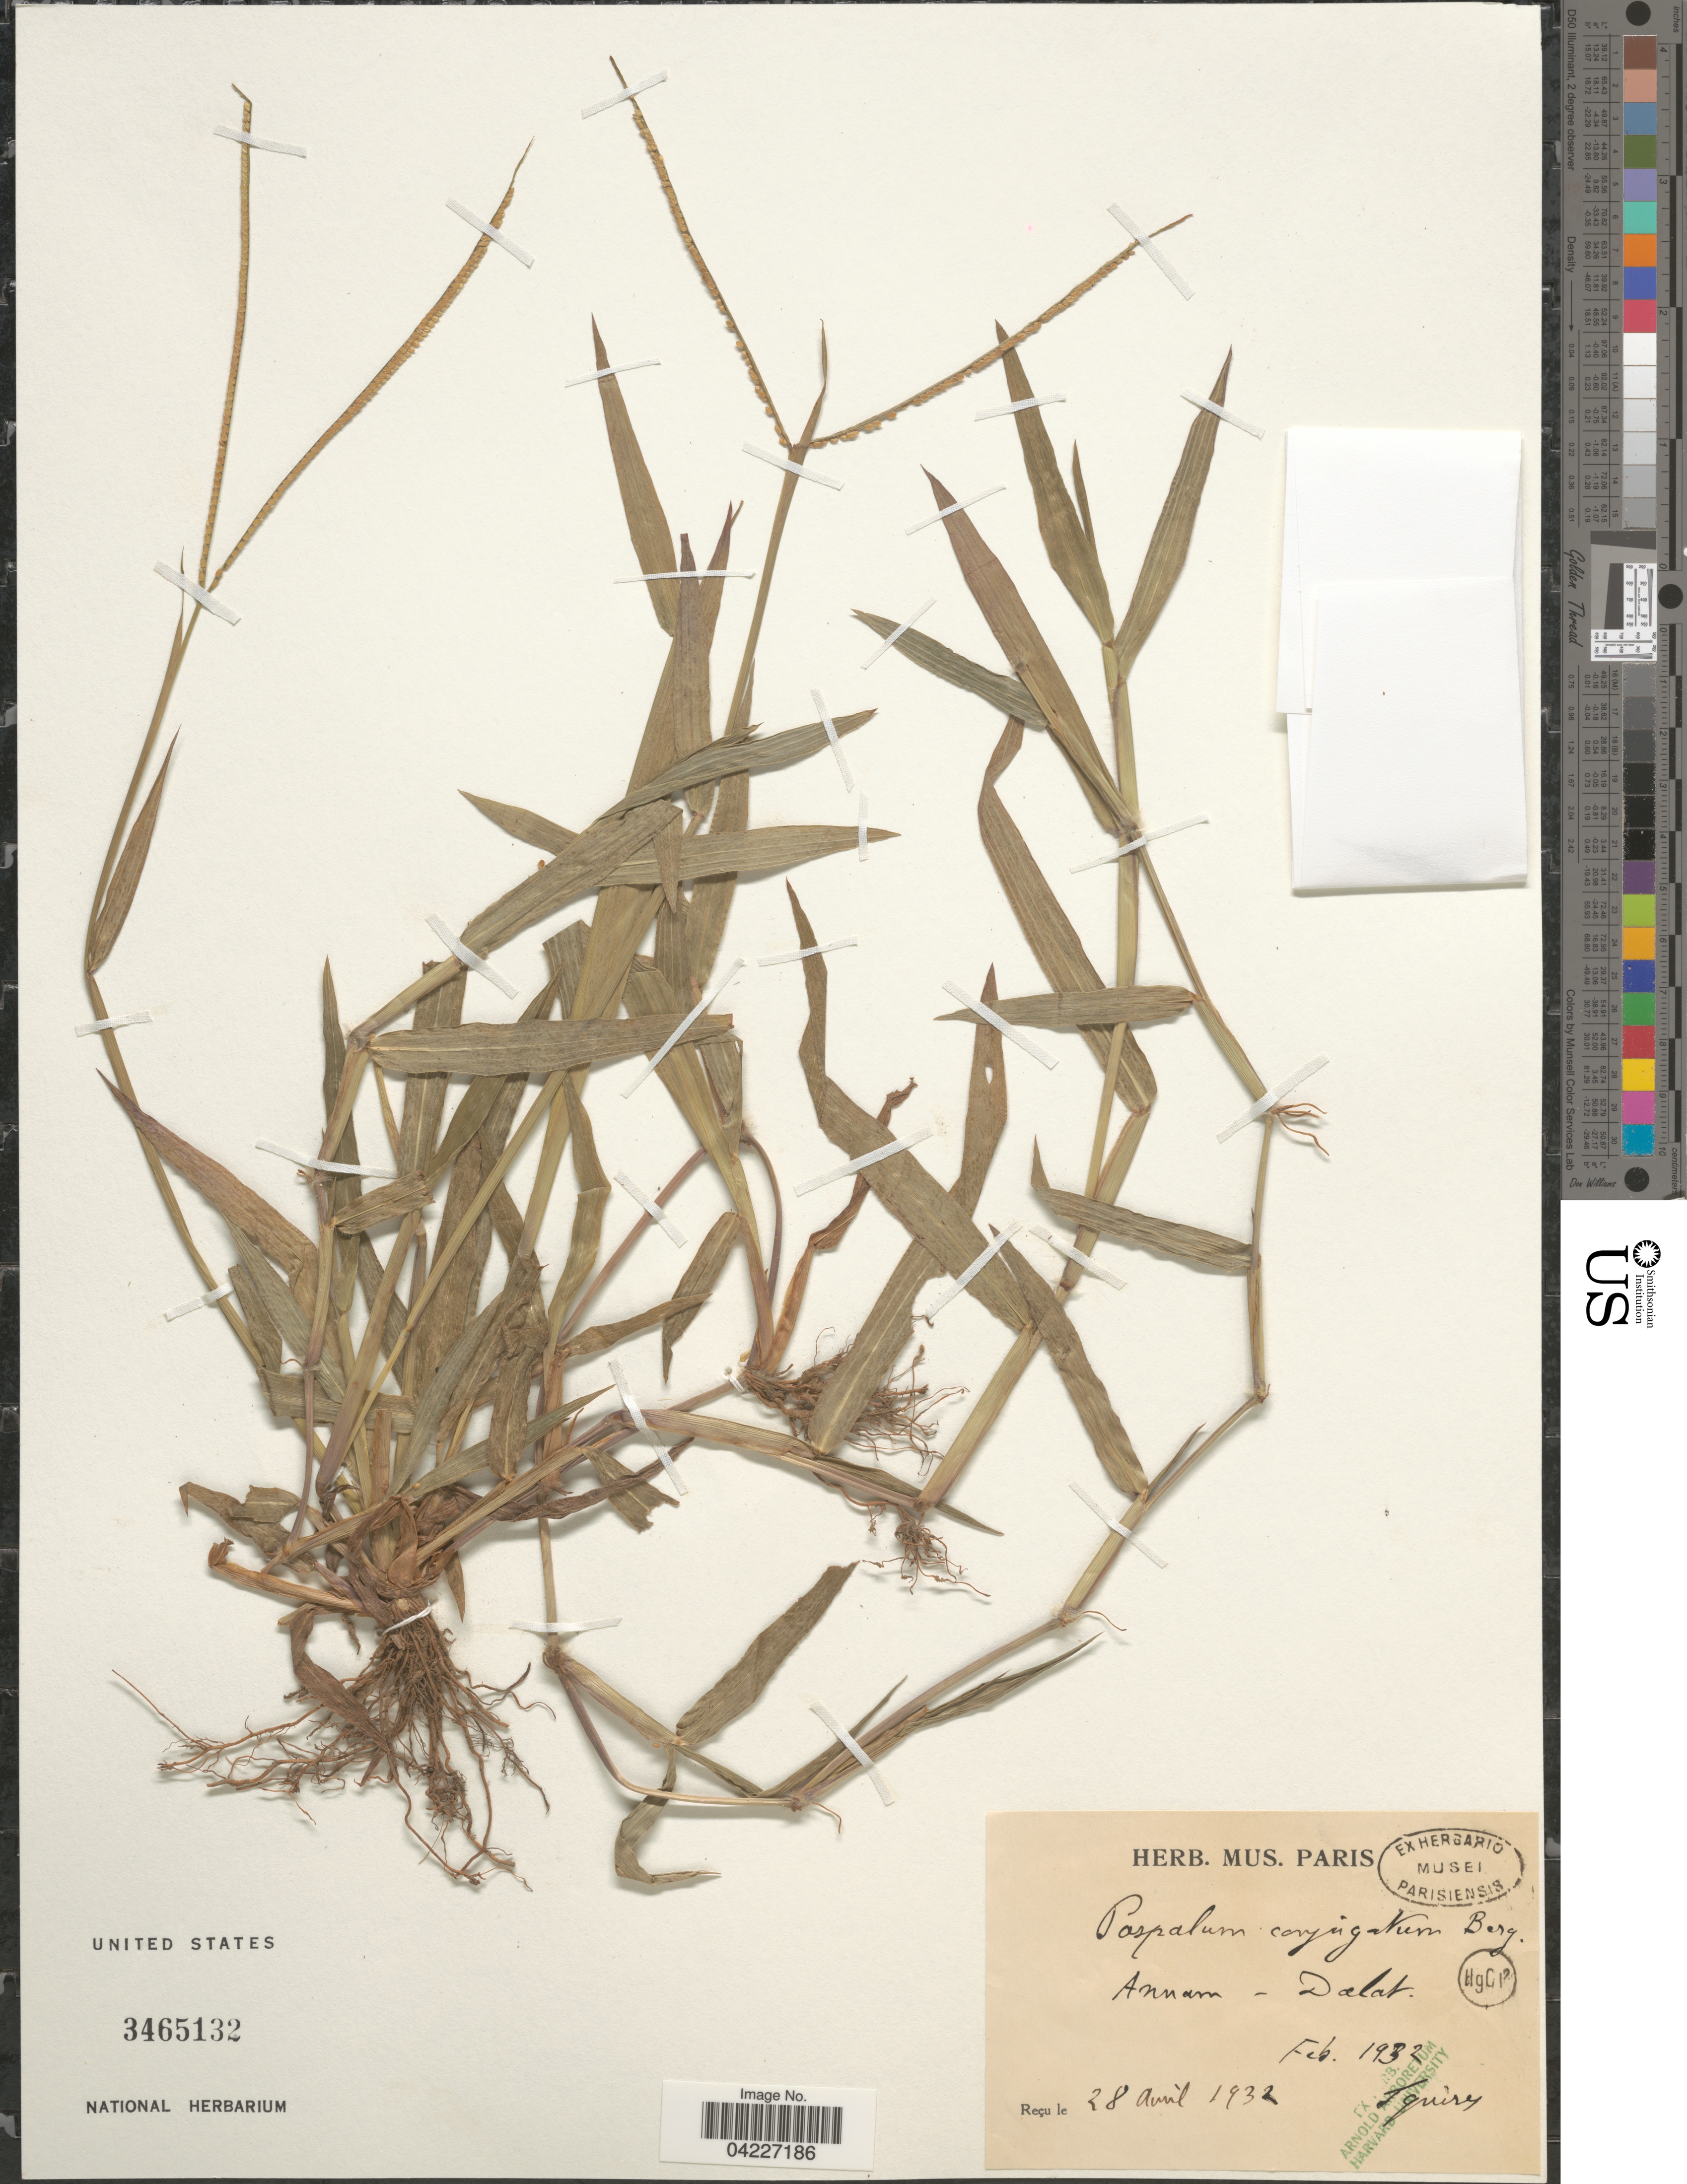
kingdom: Plantae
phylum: Tracheophyta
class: Liliopsida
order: Poales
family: Poaceae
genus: Paspalum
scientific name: Paspalum conjugatum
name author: P.J. Bergius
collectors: R. Squires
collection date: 1932-02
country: Vietnam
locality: Annam - Dalat.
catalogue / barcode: US 3465132